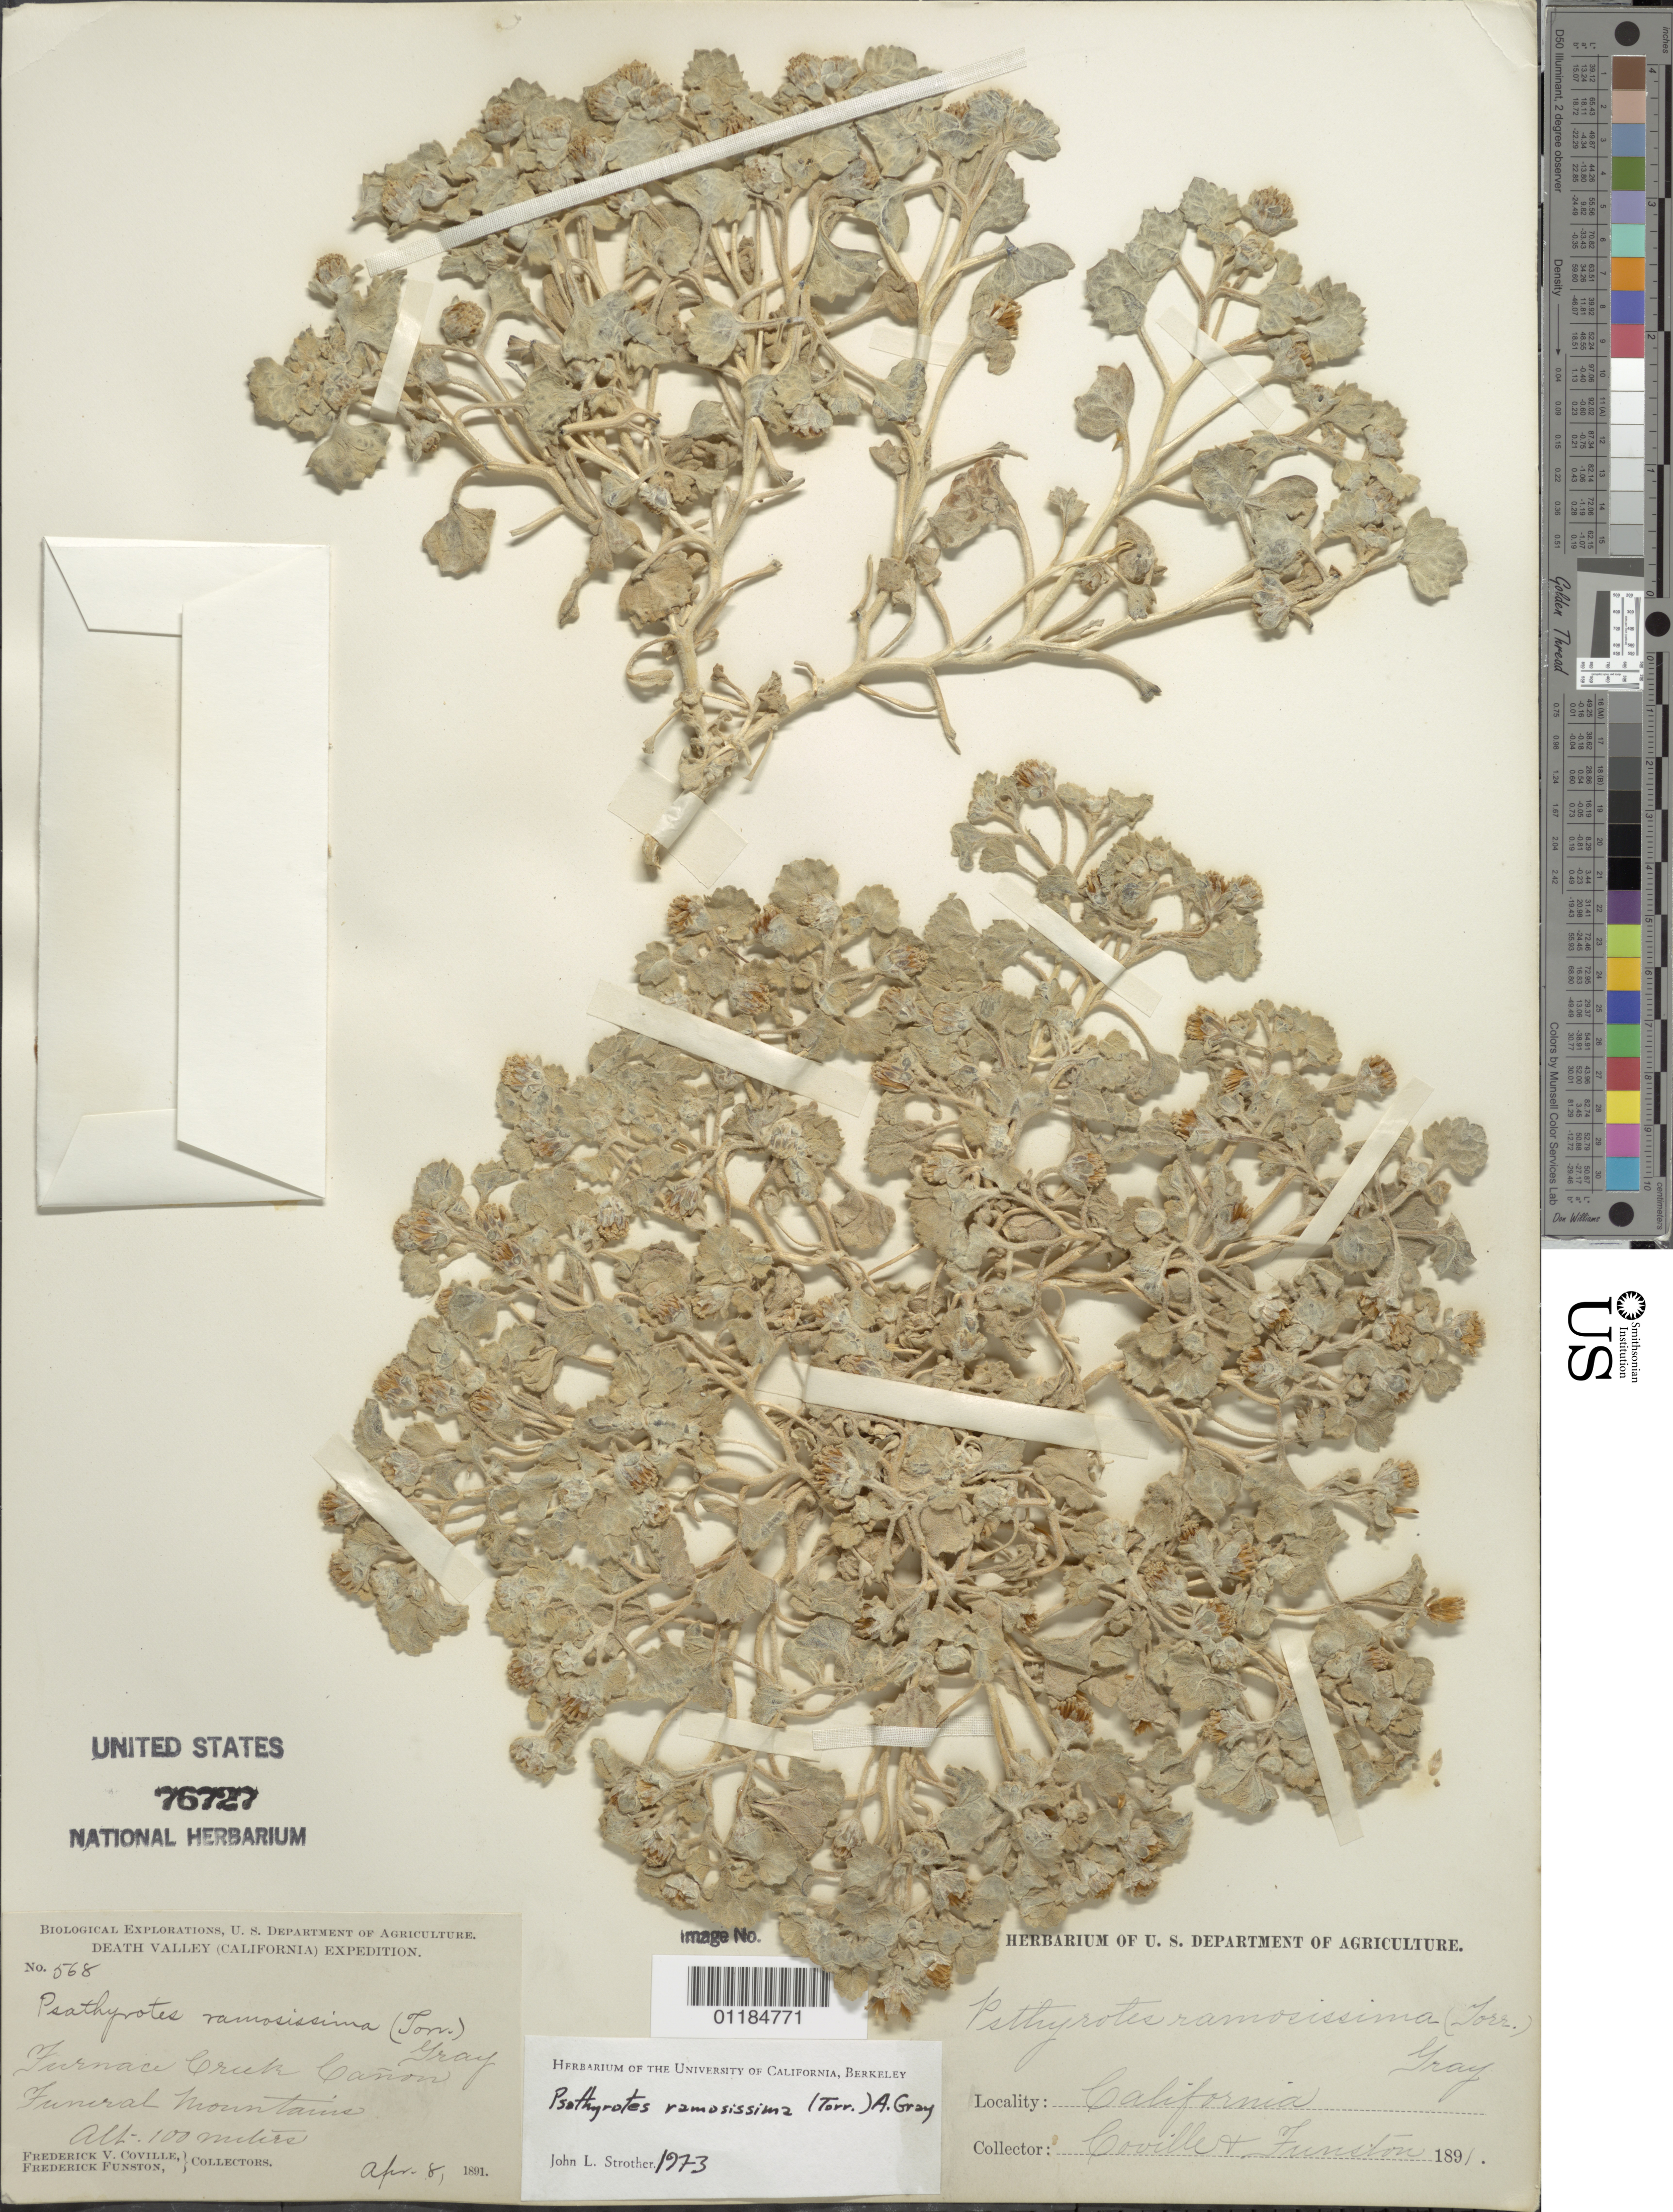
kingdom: Plantae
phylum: Tracheophyta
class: Magnoliopsida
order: Asterales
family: Asteraceae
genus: Psathyrotes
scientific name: Psathyrotes ramosissima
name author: (Torr.) A. Gray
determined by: Strother, J. L., (UC), University of California Berkeley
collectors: F. V. Coville & F. Funston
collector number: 568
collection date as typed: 8 Apr 1891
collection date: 1891-04-08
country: United States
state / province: California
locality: Funeral Mountains, Furnace Creek Canyon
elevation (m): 100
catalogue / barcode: US 76727